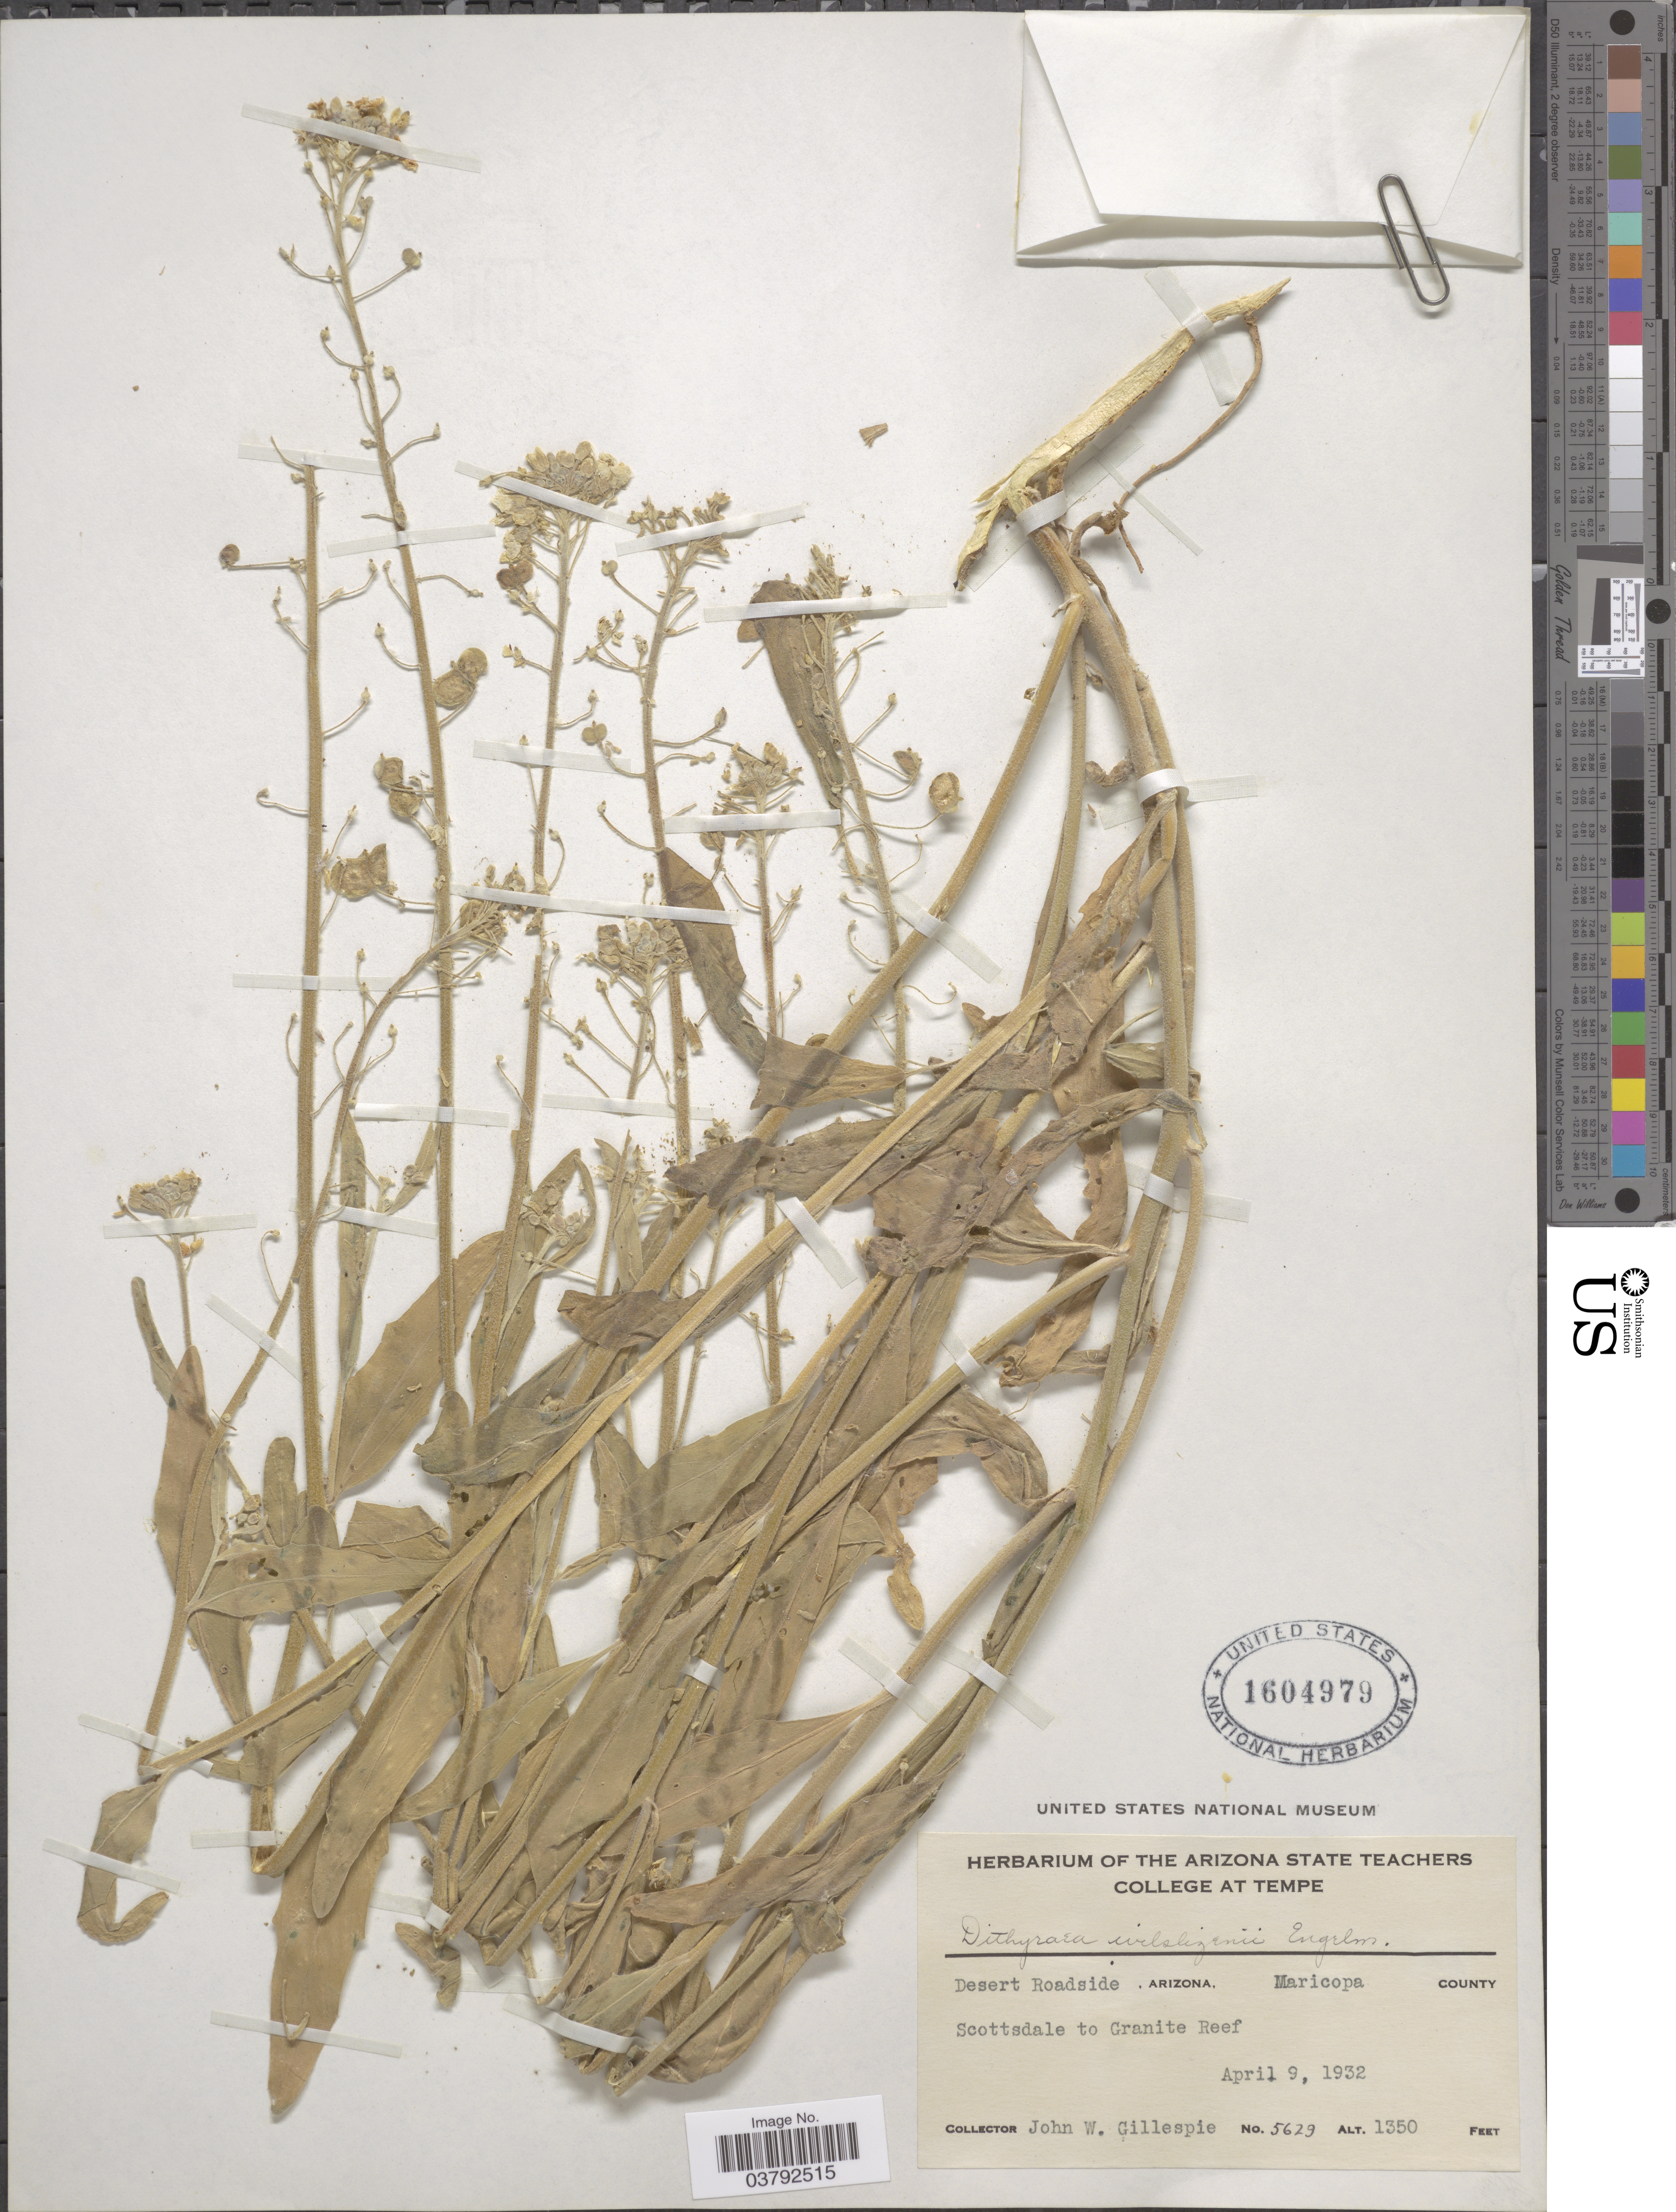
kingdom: Plantae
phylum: Tracheophyta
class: Magnoliopsida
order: Brassicales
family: Brassicaceae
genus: Dithyrea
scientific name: Dithyrea wislizeni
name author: Engelm.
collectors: J. W. Gillespie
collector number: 5629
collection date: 1932-04-09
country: United States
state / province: Arizona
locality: Desert Roadside, Maricopa County. Scottsdale to Granite Reef.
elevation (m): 411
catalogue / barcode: US 1604979